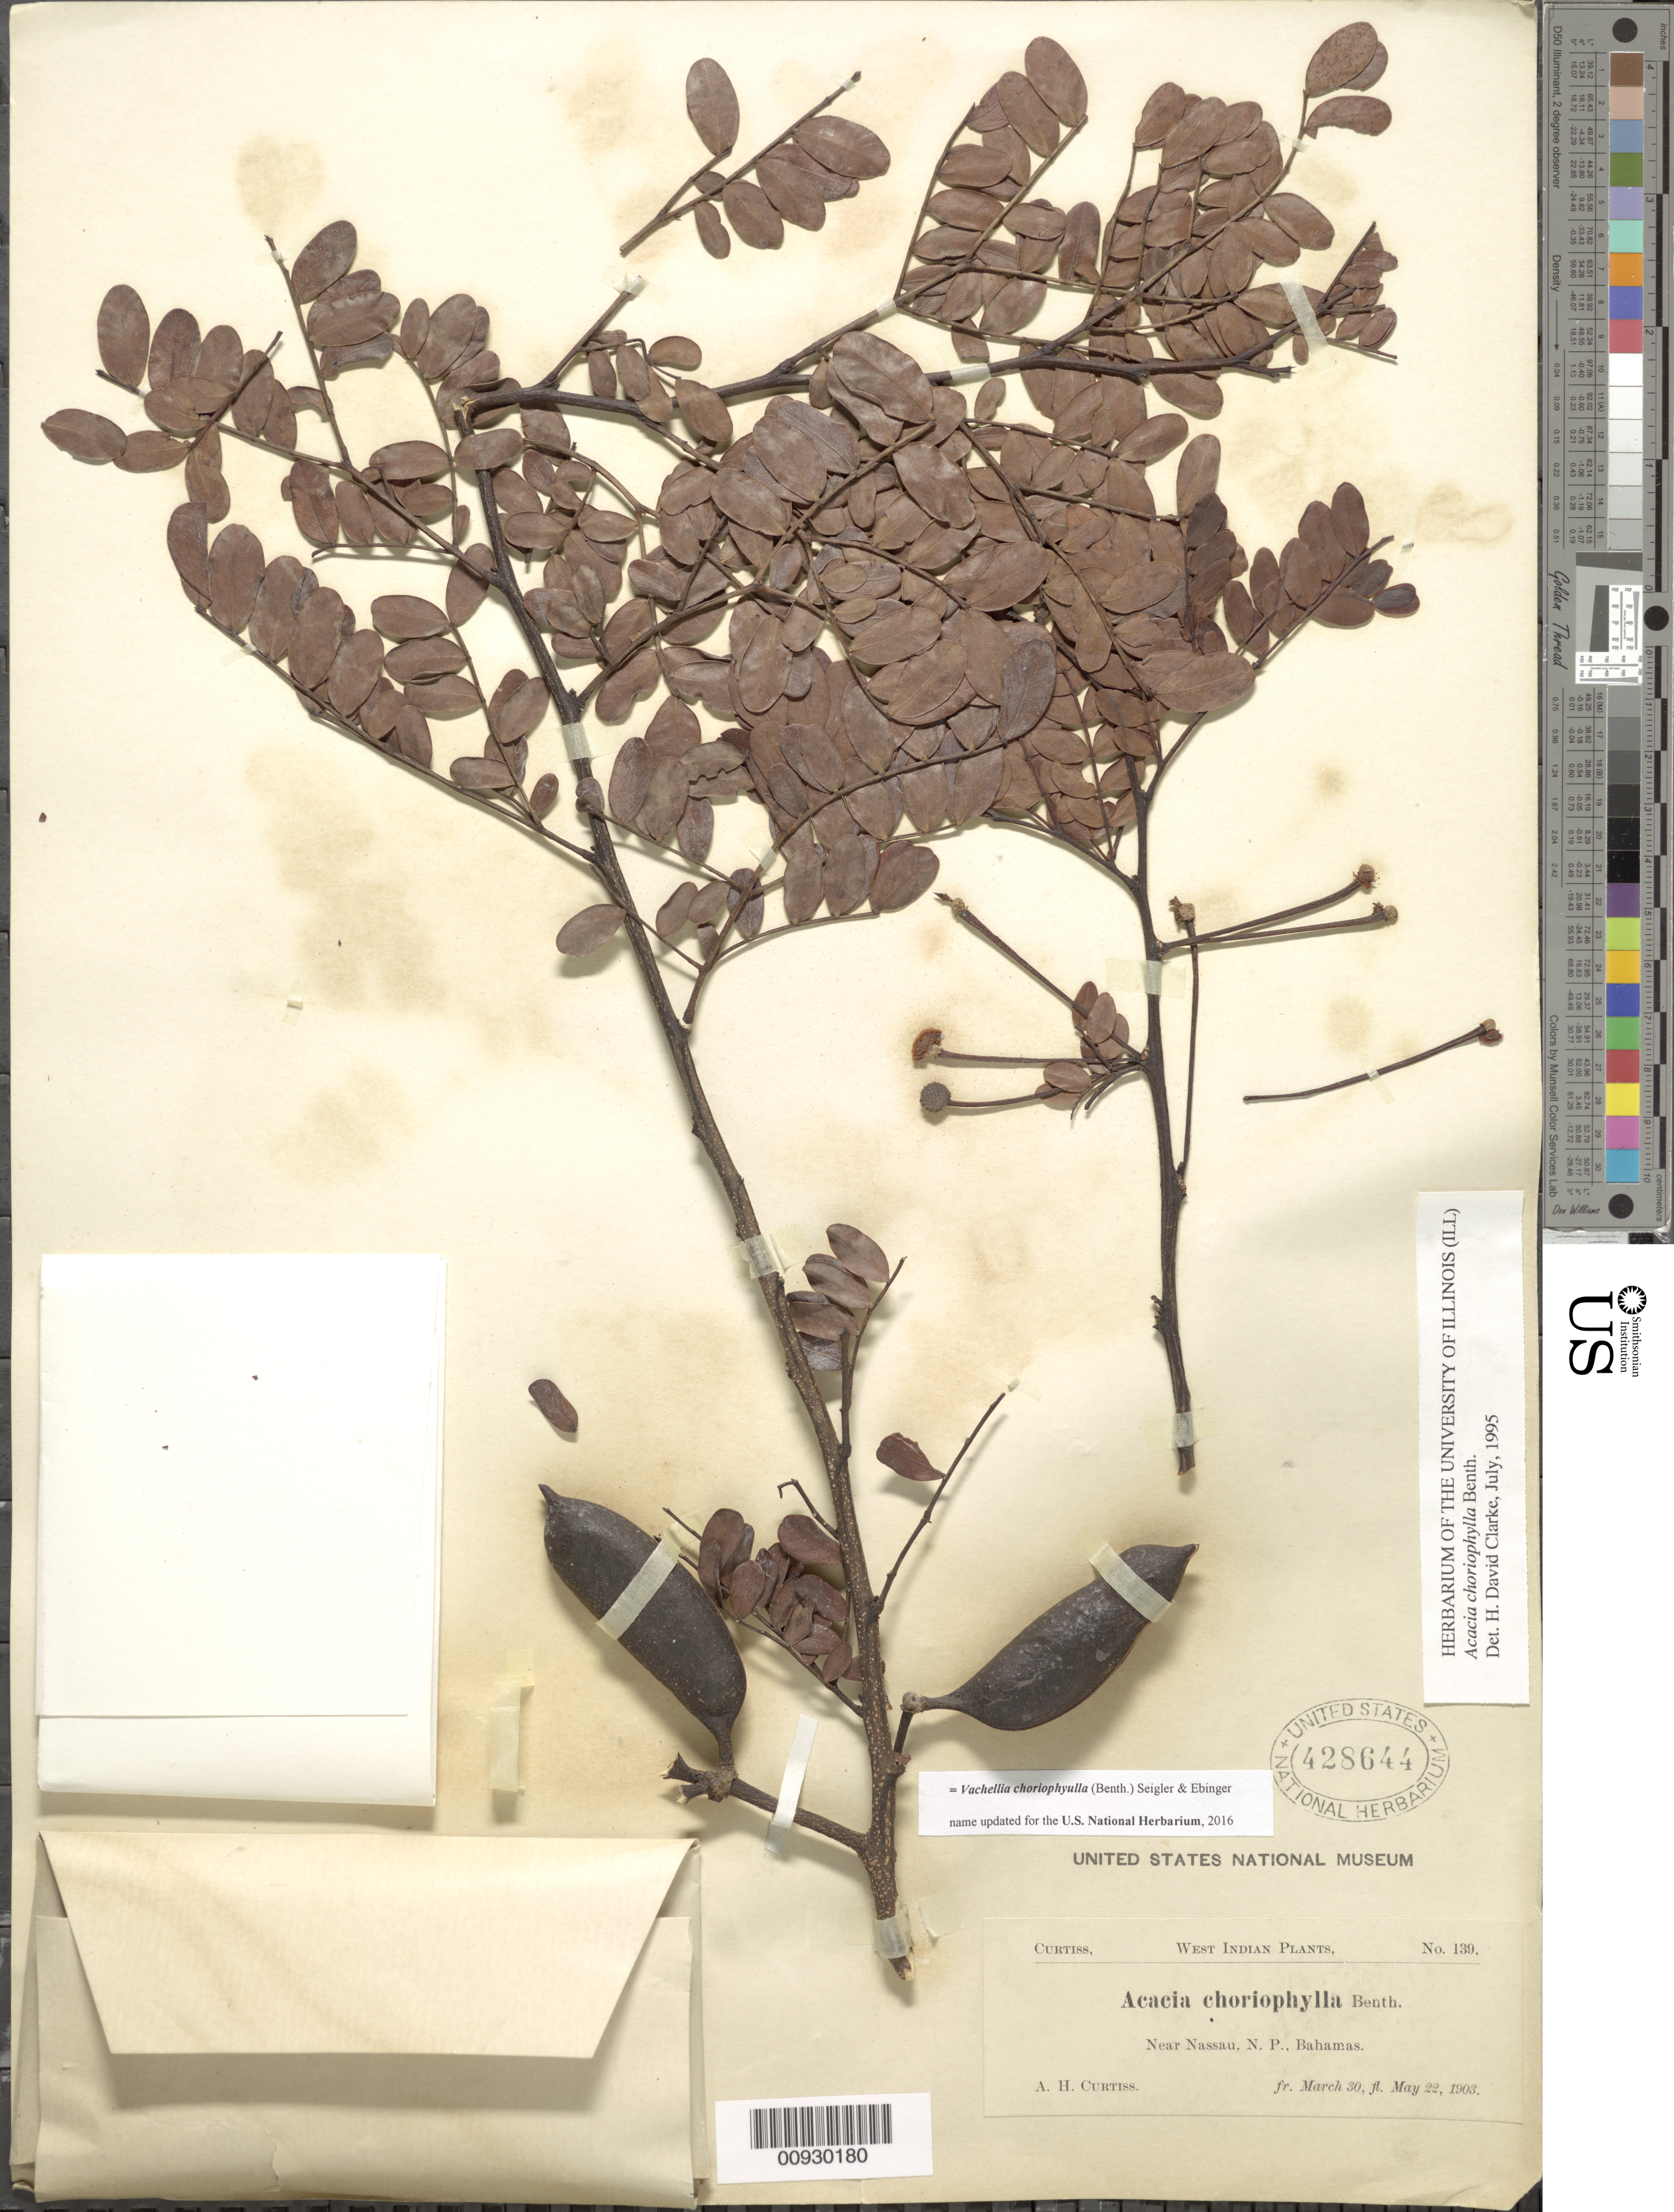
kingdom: Plantae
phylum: Tracheophyta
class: Magnoliopsida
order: Fabales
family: Fabaceae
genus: Vachellia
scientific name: Vachellia choriophylla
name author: (Benth.) Seigler & Ebinger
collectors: A. H. Curtiss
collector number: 139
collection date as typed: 30 Mar 1903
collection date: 1903-03-30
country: Bahamas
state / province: New Providence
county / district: Nassau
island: New Providence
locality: Near Nassau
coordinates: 0 N, 0 E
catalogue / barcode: US 428644